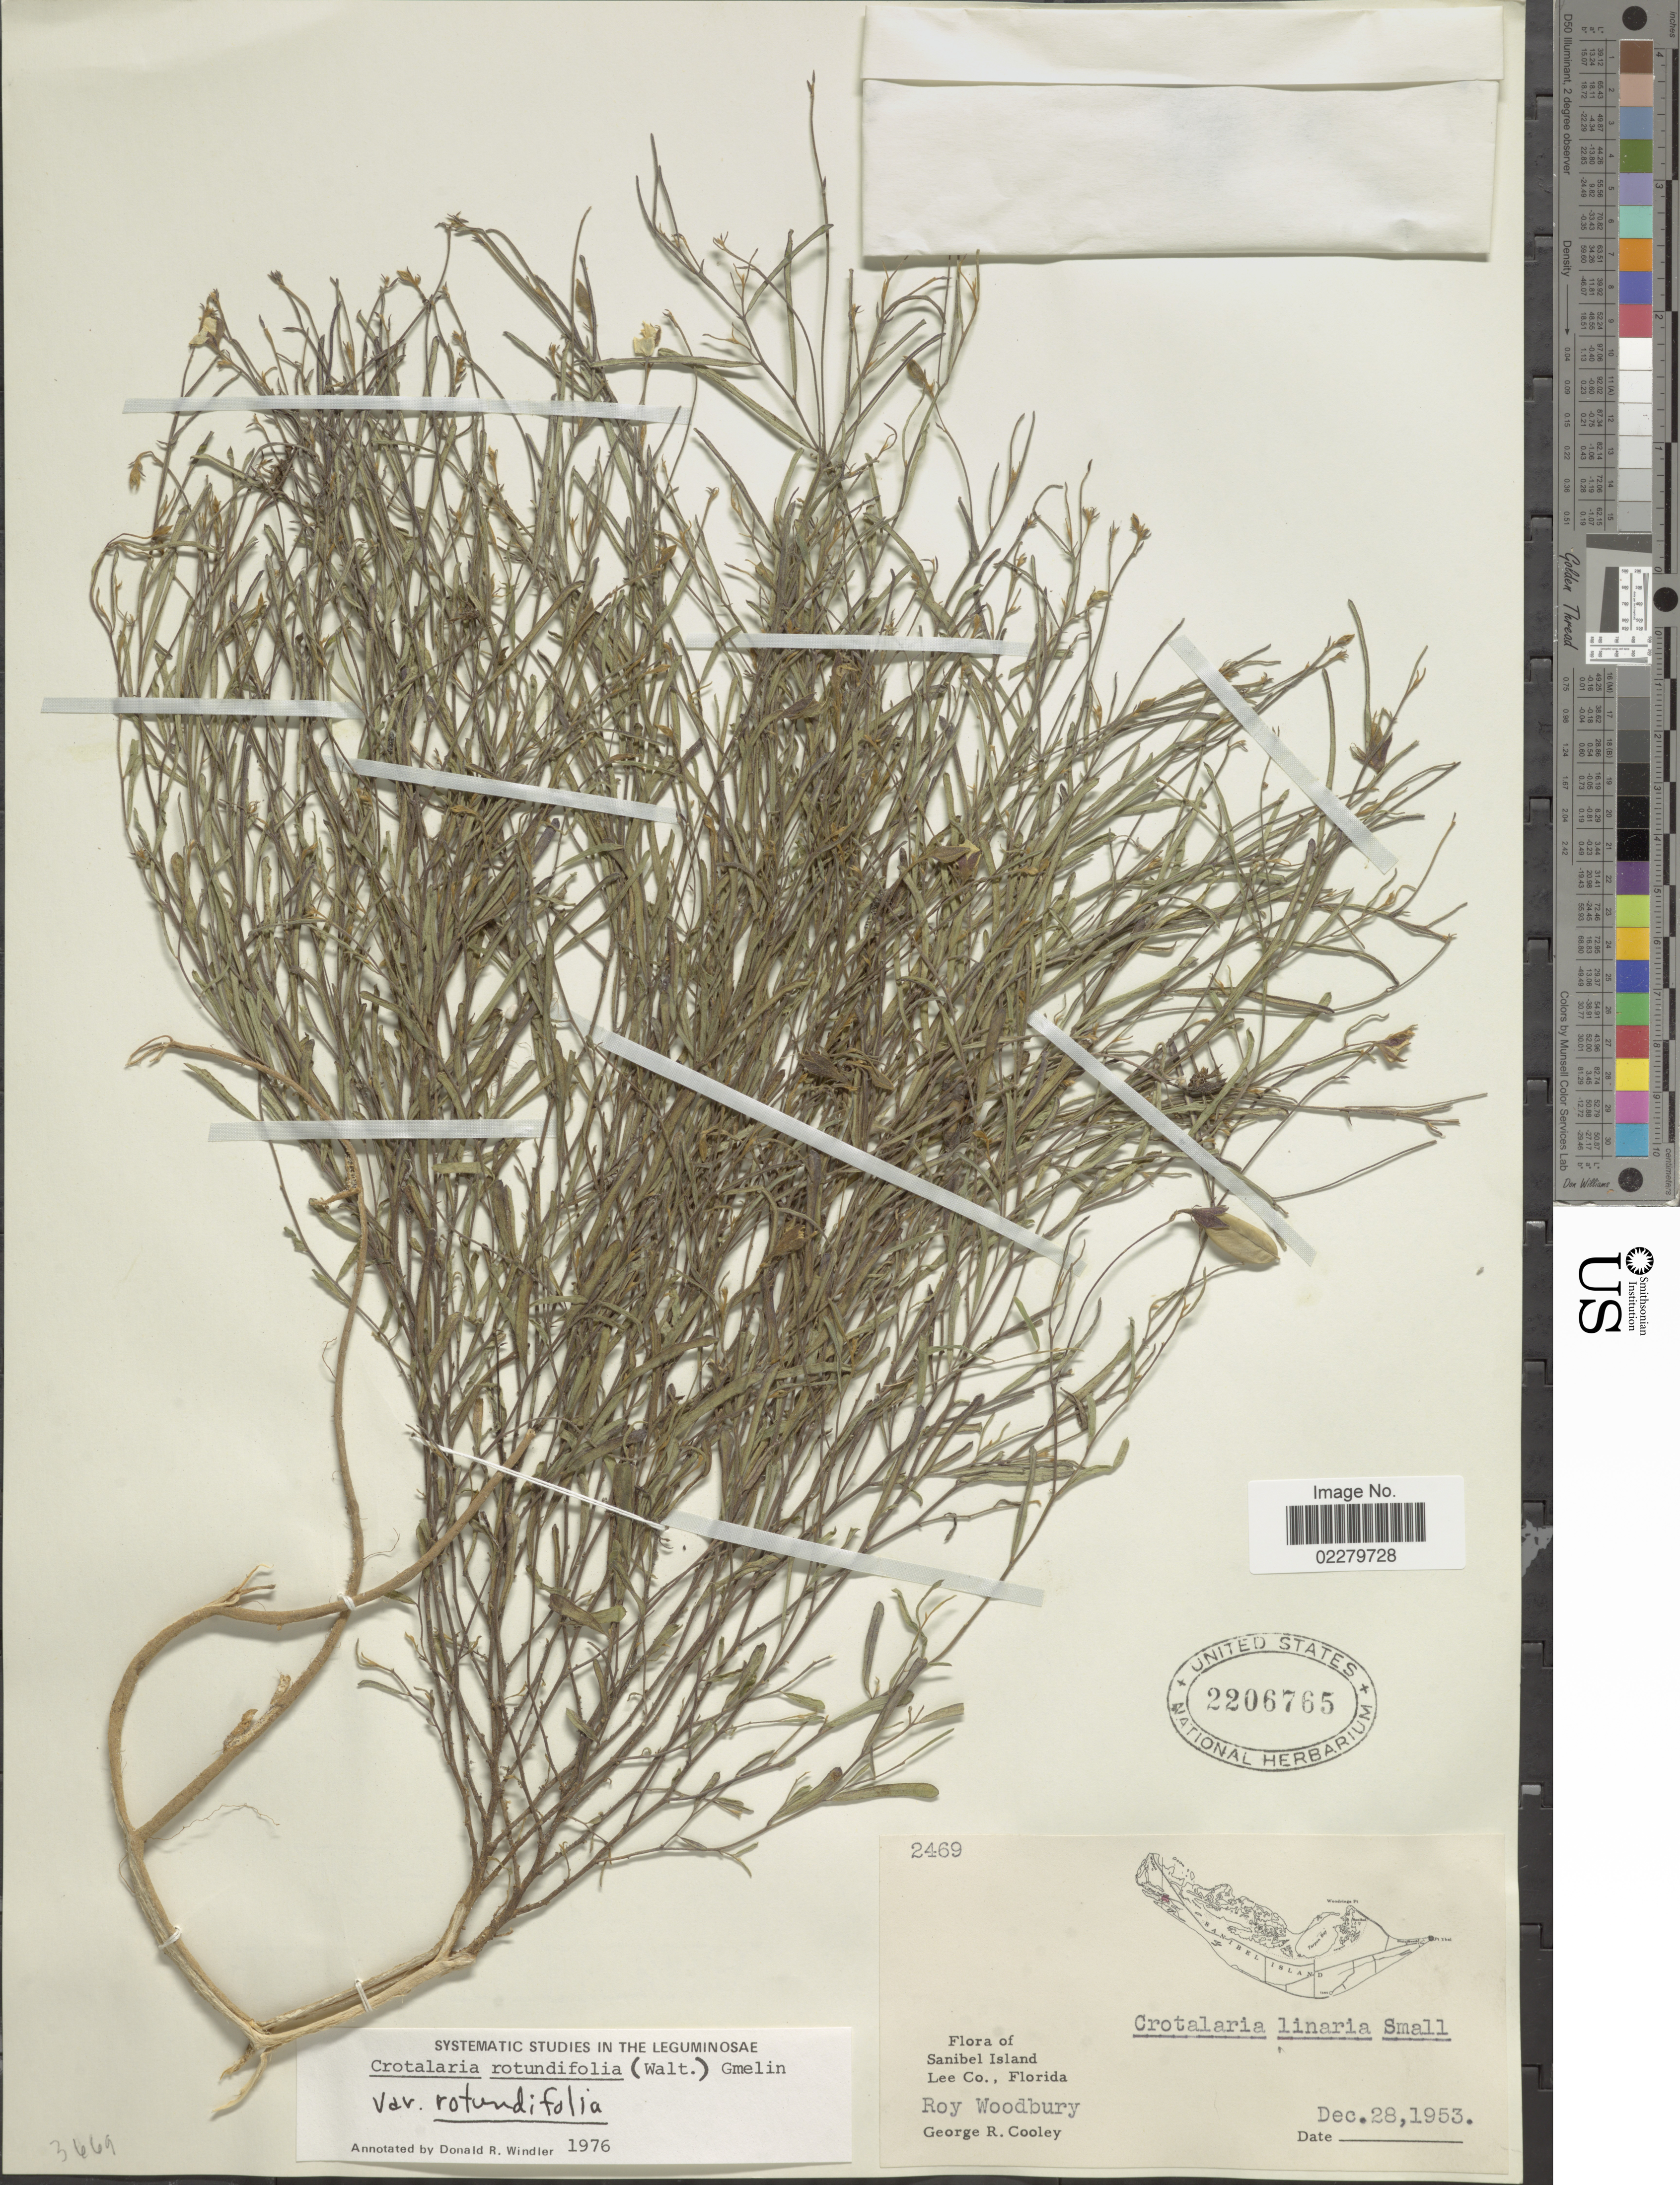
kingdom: Plantae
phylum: Tracheophyta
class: Magnoliopsida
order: Fabales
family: Fabaceae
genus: Crotalaria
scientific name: Crotalaria rotundifolia var. rotundifolia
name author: (Walter) J.F. Gmel.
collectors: R. Woodbury & G. R. Cooley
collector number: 2469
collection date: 1953-12-28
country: United States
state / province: Florida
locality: Sanibel Island. Lee Co., Florida.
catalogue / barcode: US 2206765